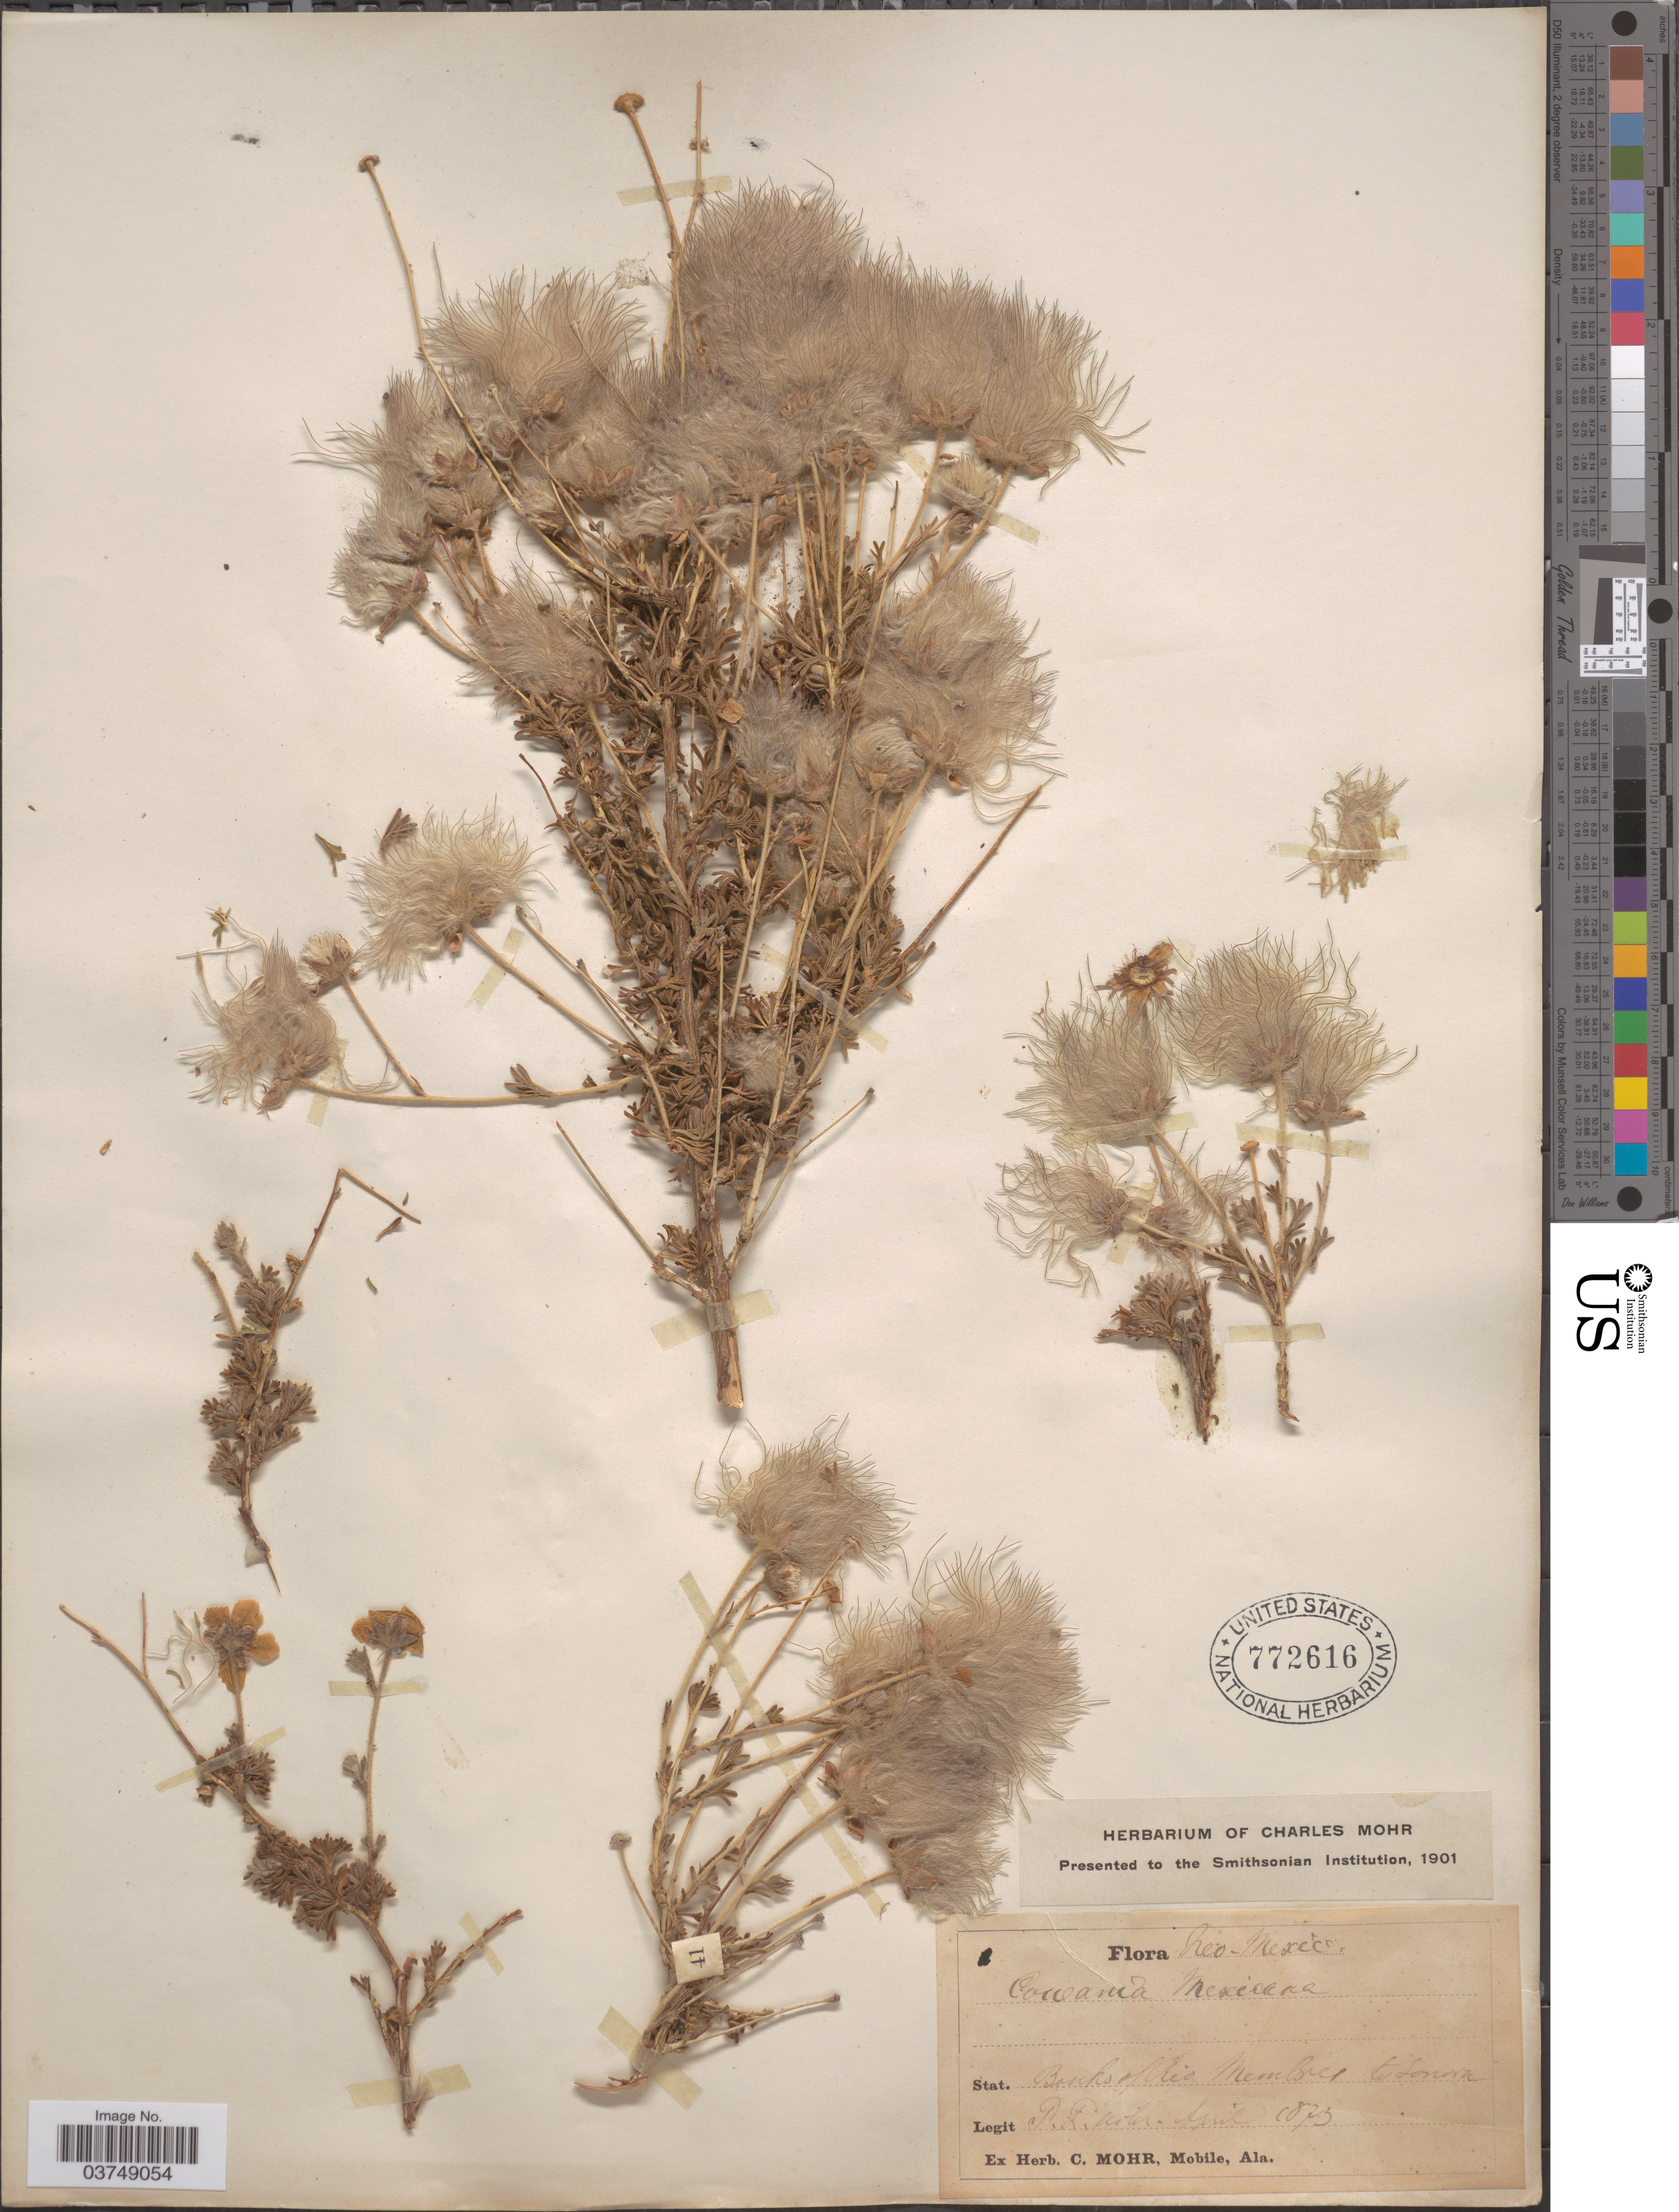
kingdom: Plantae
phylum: Tracheophyta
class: Magnoliopsida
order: Rosales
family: Rosaceae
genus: Fallugia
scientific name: Fallugia acuminata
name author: (Wooton) Rydb.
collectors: P. F. Mohr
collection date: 1873-04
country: United States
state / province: New Mexico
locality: Stat. Banks of Rio Memries to Sonora.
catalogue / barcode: US 772616